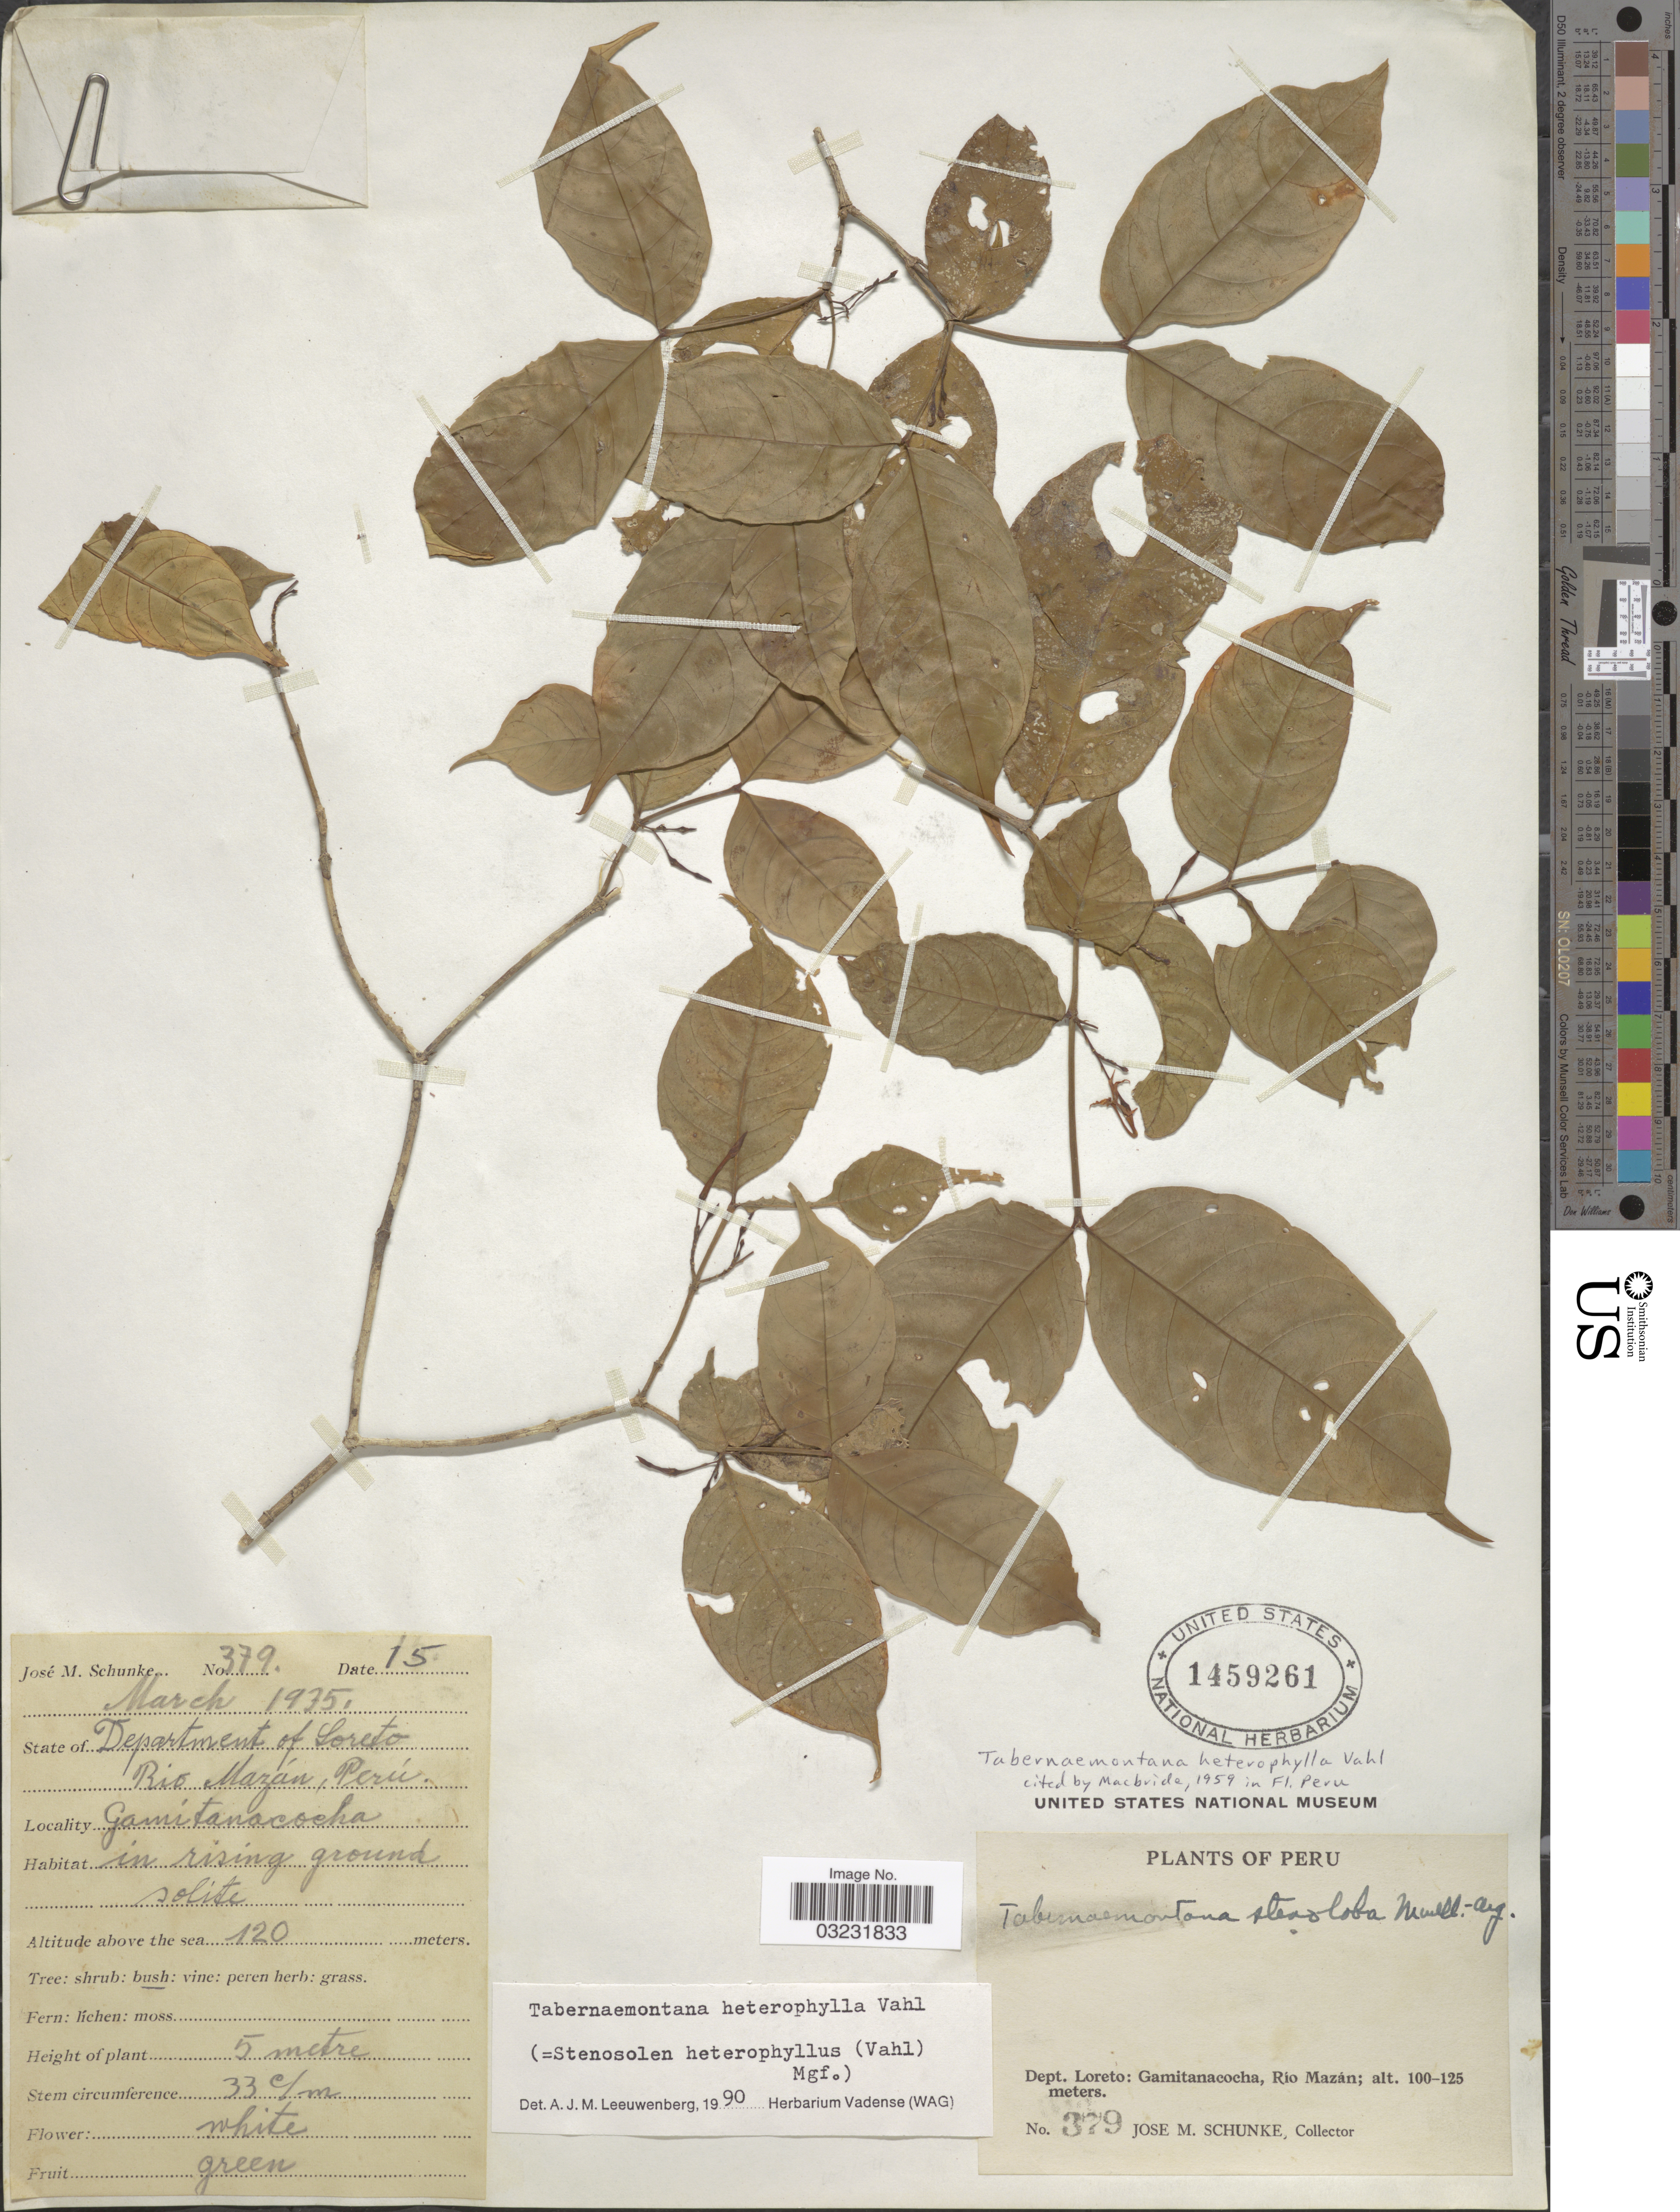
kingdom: Plantae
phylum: Tracheophyta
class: Magnoliopsida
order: Gentianales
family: Apocynaceae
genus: Tabernaemontana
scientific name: Tabernaemontana heterophylla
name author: Vahl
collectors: J. M. Schunke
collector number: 379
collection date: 1935-03-15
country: Peru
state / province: Loreto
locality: Dept. Loreto: Gamitanacocha, Río Mazán.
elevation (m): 120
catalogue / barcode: US 1459261